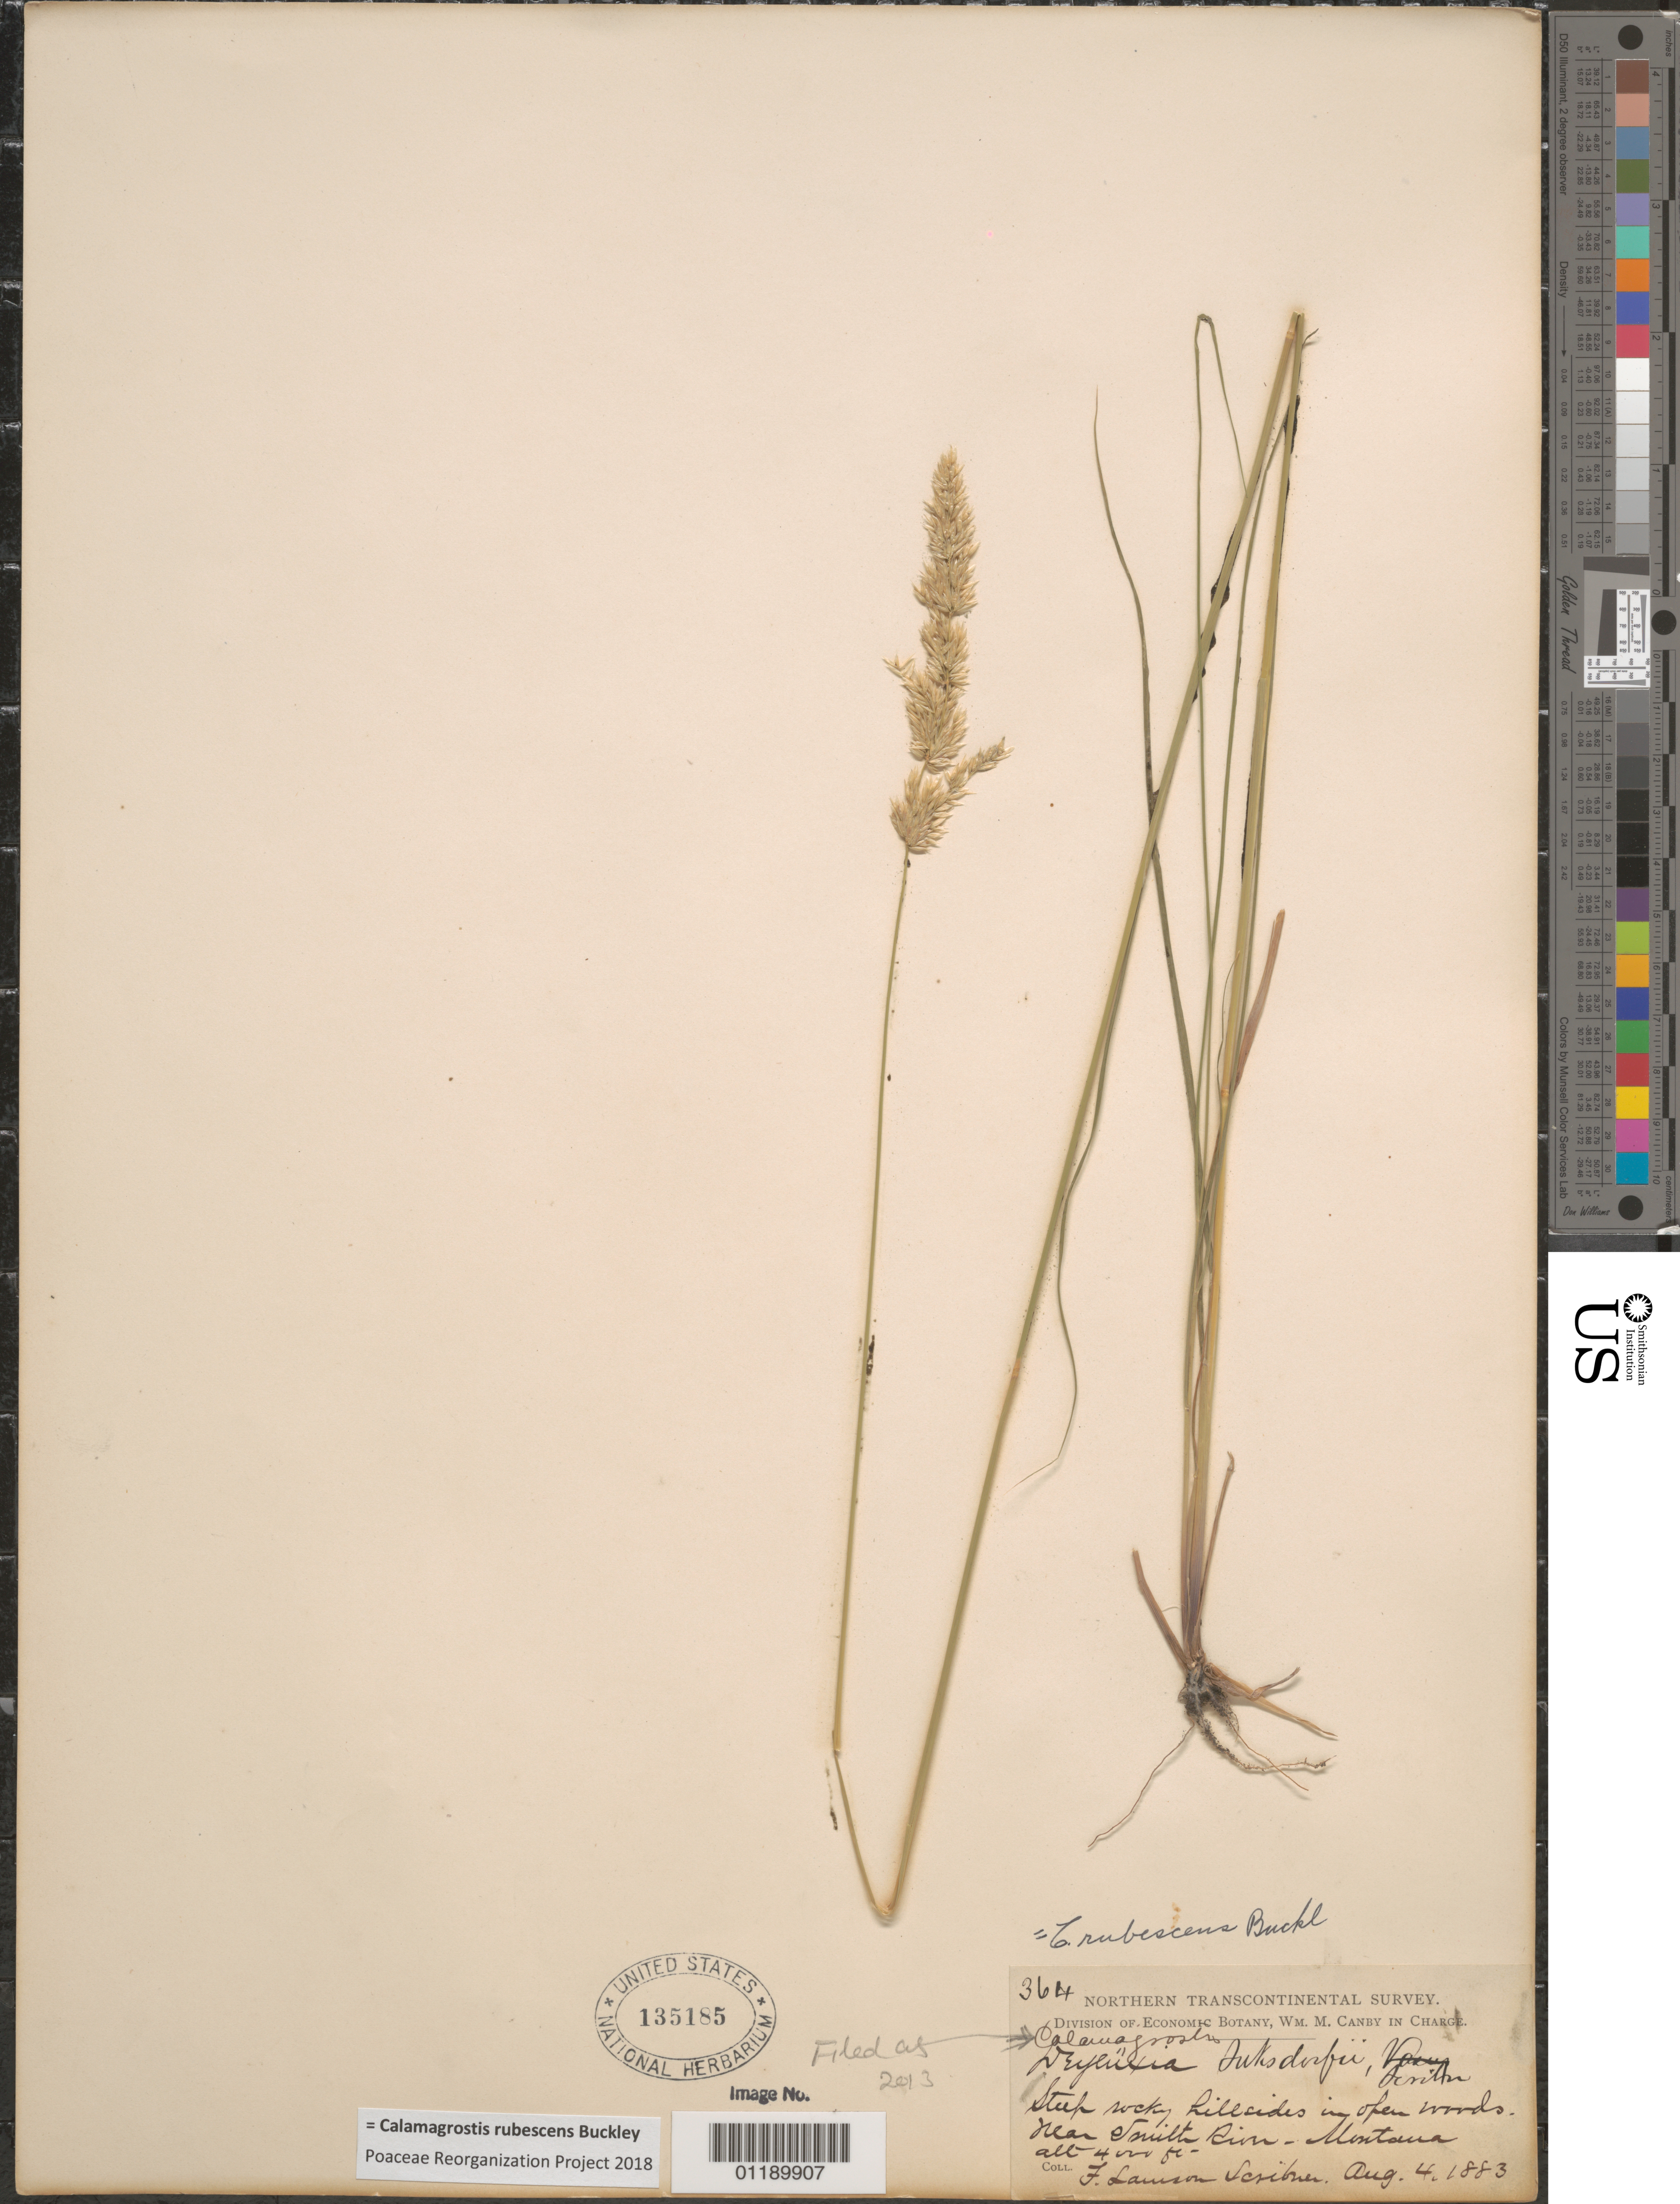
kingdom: Plantae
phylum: Tracheophyta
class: Liliopsida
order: Poales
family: Poaceae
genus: Calamagrostis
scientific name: Calamagrostis rubescens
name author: Buckley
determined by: Poaceae Reorganization Project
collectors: F. L. Scribner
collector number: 364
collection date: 1883-08-04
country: United States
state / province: Montana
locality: Near Smith River.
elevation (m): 1219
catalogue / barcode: US 135185